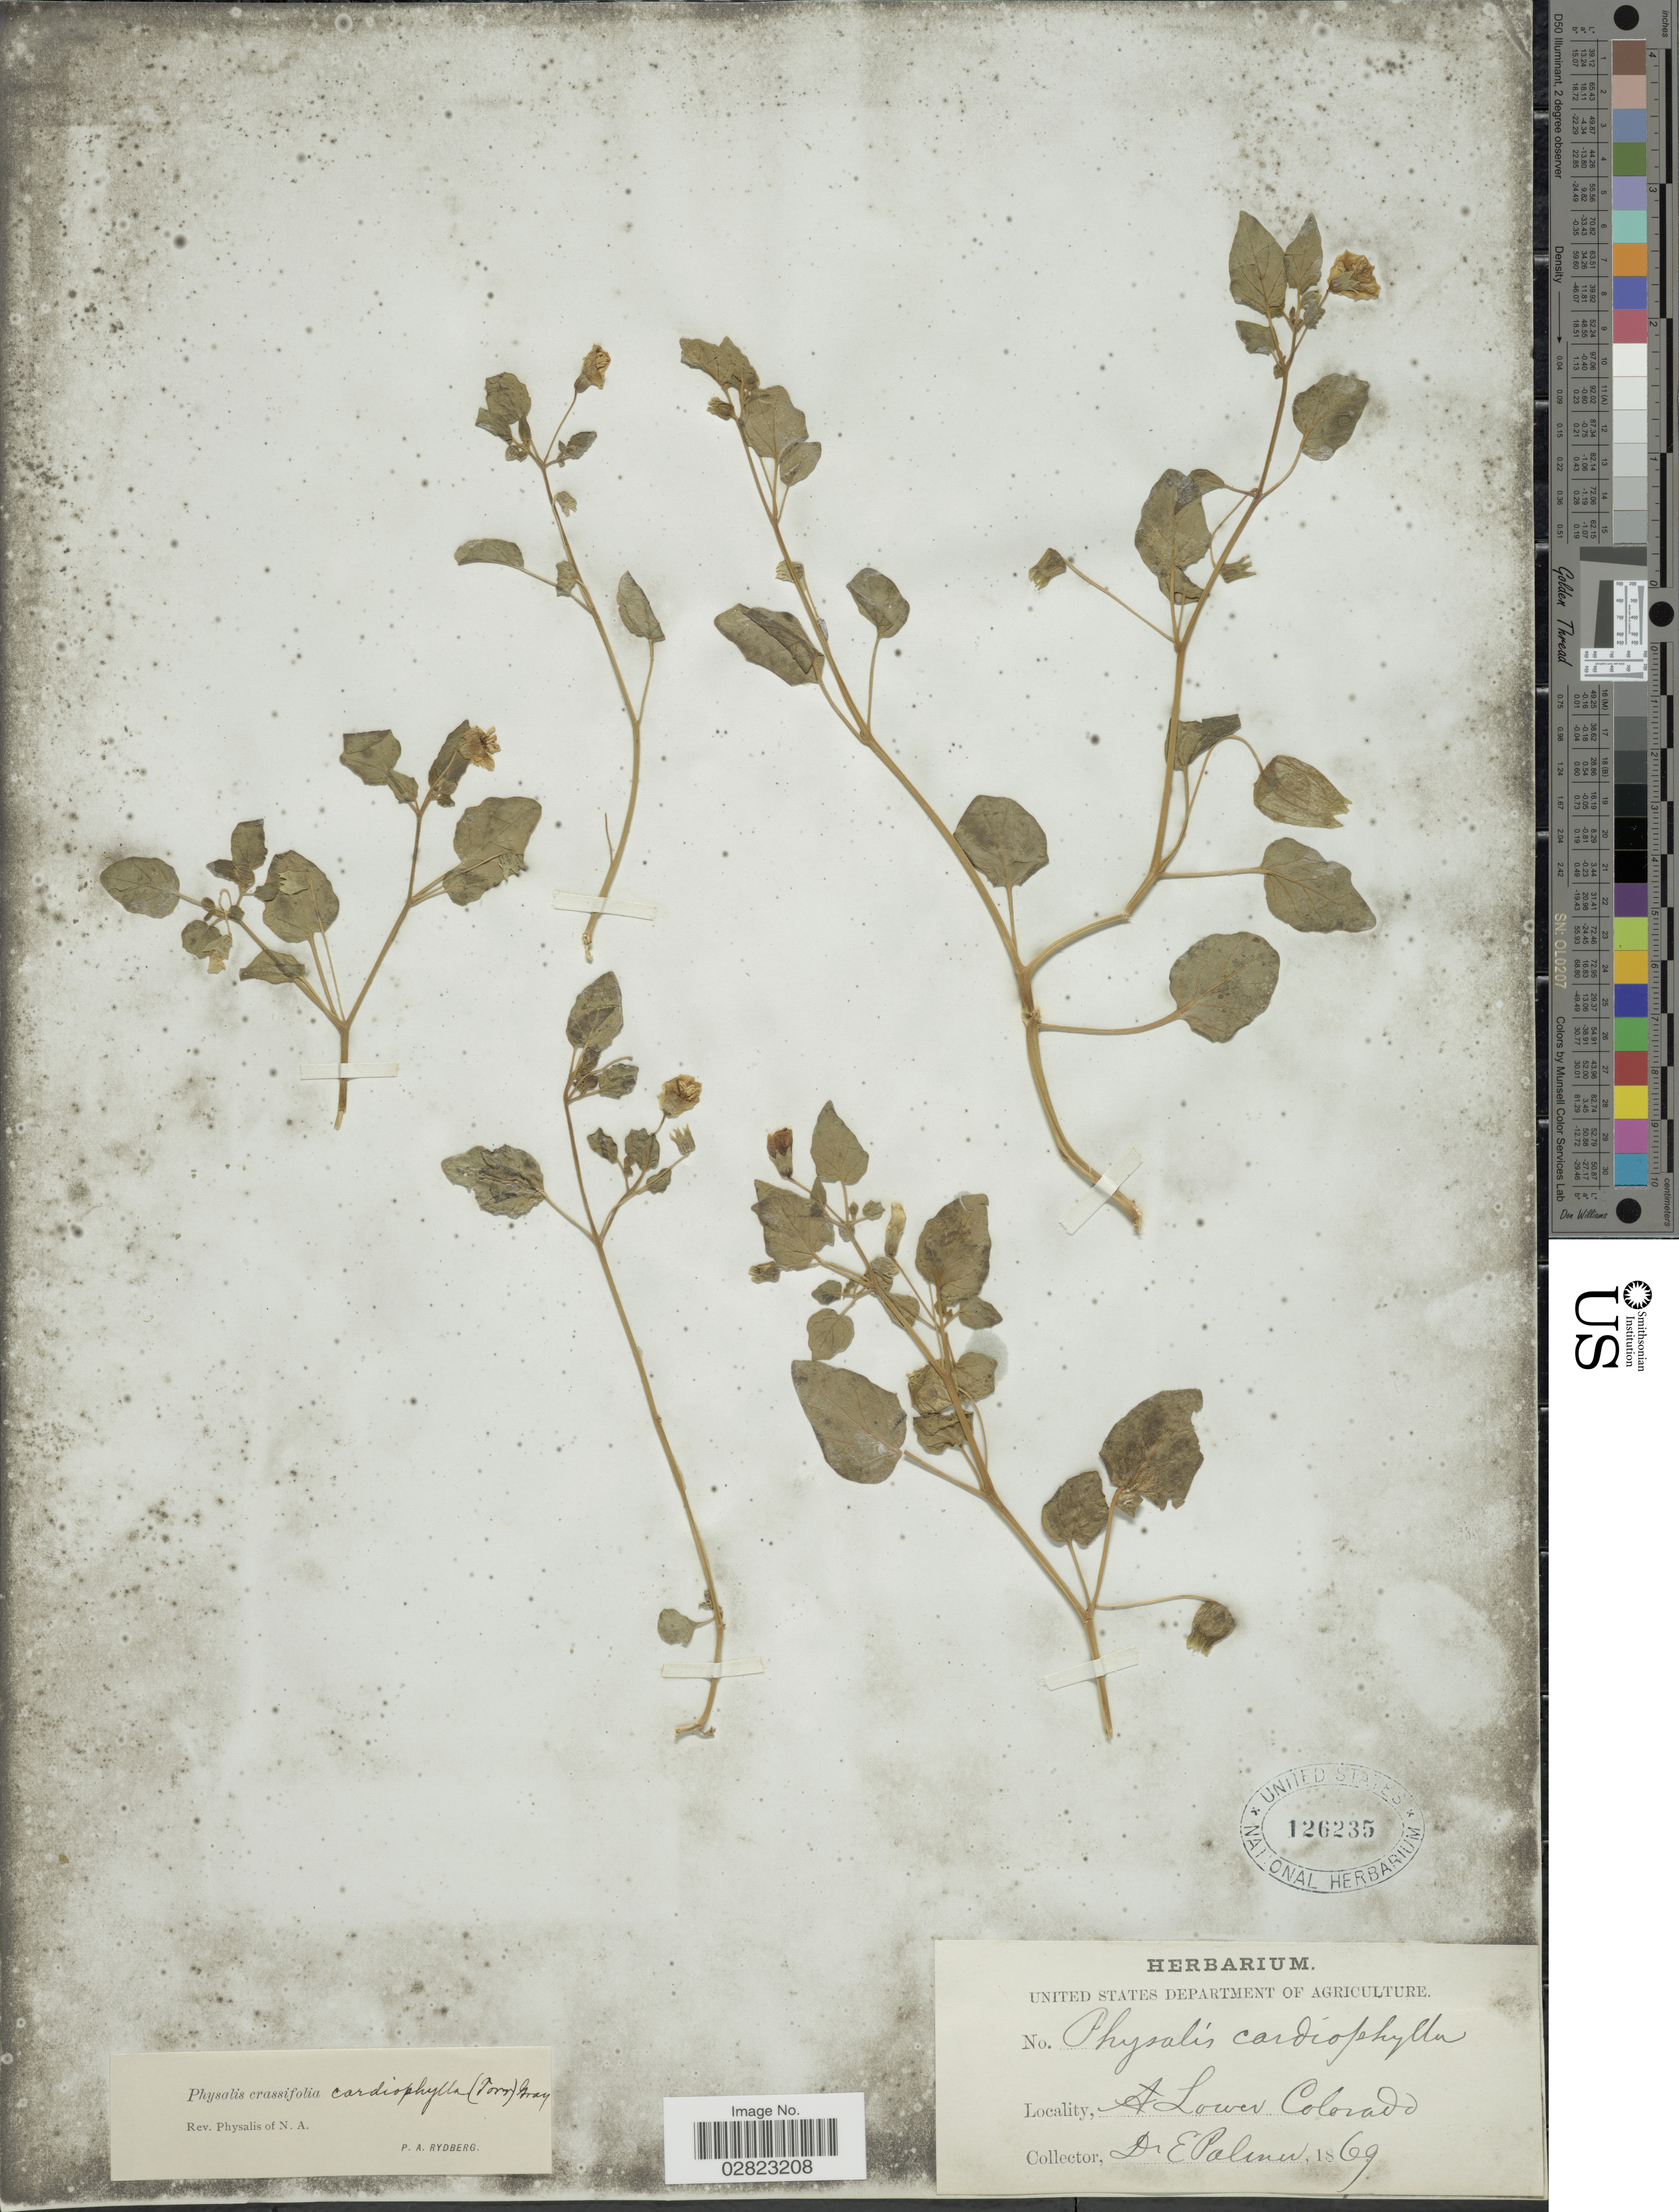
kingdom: Plantae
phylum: Tracheophyta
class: Magnoliopsida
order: Solanales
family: Solanaceae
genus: Physalis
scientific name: Physalis crassifolia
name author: Benth.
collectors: E. Palmer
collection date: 1869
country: United States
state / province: Colorado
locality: Lower Colorado.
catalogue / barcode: US 126235